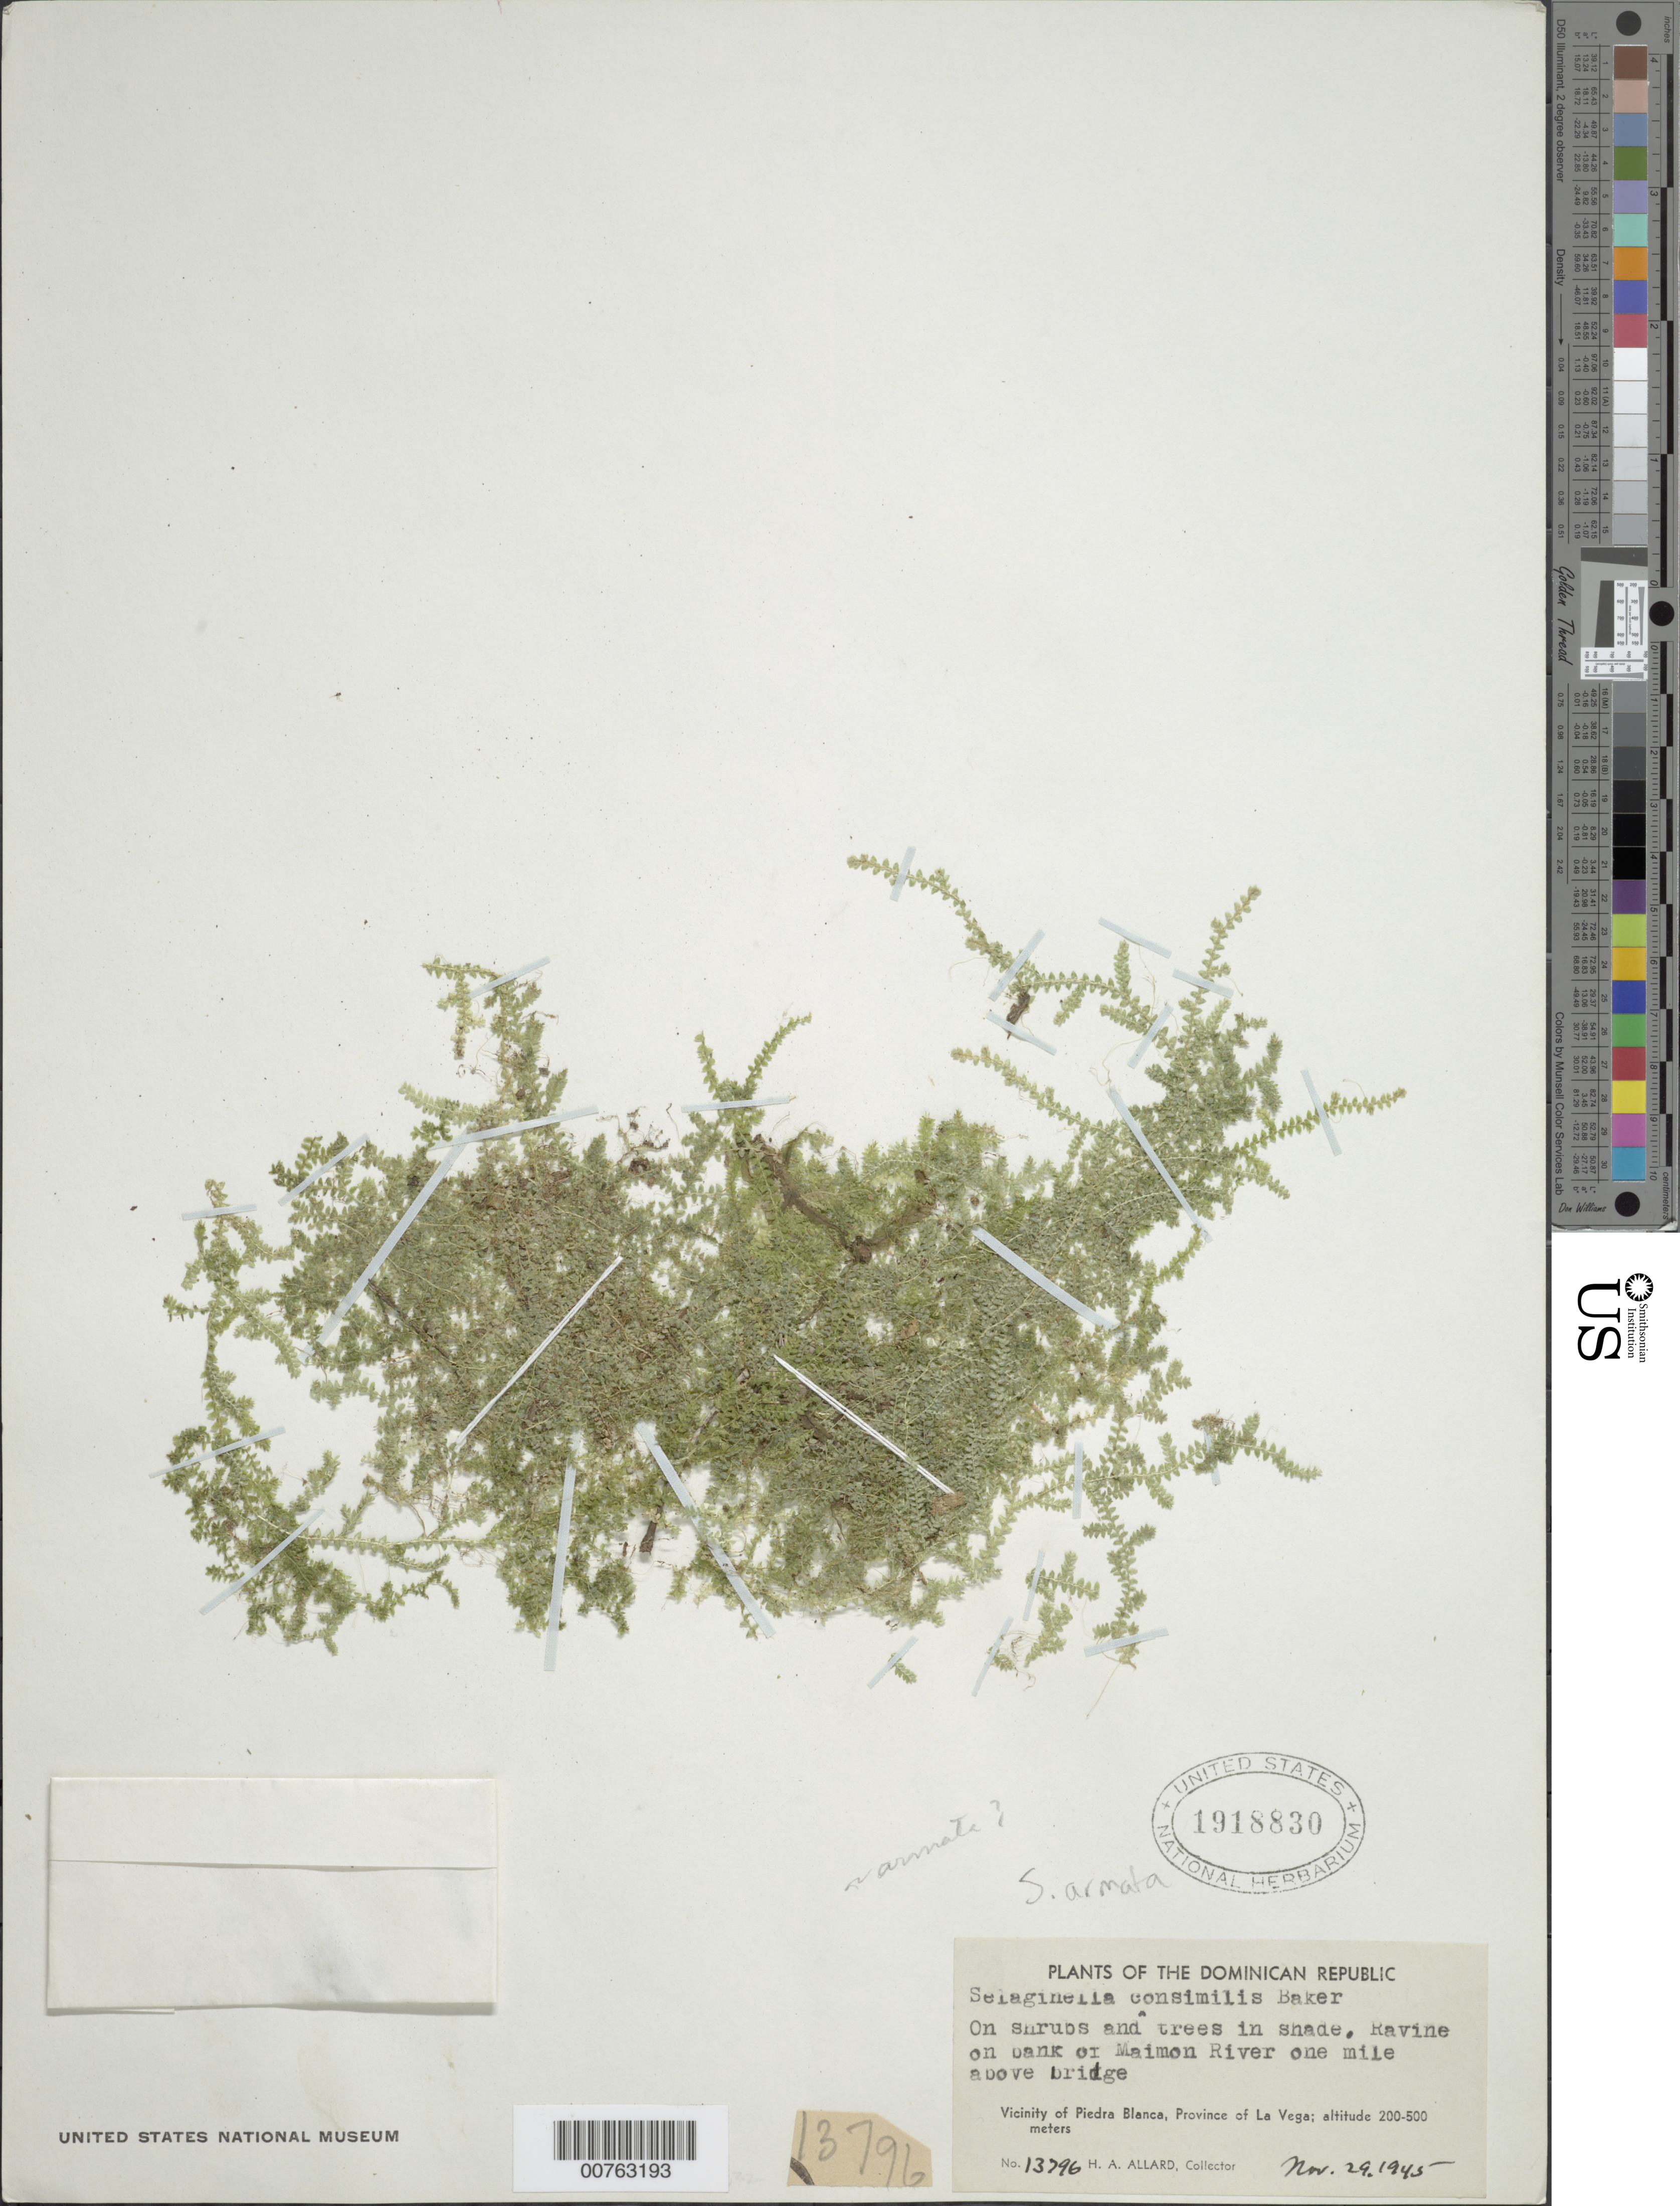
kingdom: Plantae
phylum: Tracheophyta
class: Lycopodiopsida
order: Selaginellales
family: Selaginellaceae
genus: Selaginella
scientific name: Selaginella armata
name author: Baker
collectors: H. A. Allard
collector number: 13796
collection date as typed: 29 Nov 1945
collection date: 1945-11-29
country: Dominican Republic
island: Hispaniola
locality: Vicinity of Piedra Blanca. Province of La Vega. Ravine on bank of Maimon River, 1 mi above bridge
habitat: On shrubs and trees in shade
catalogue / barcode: US 1918830